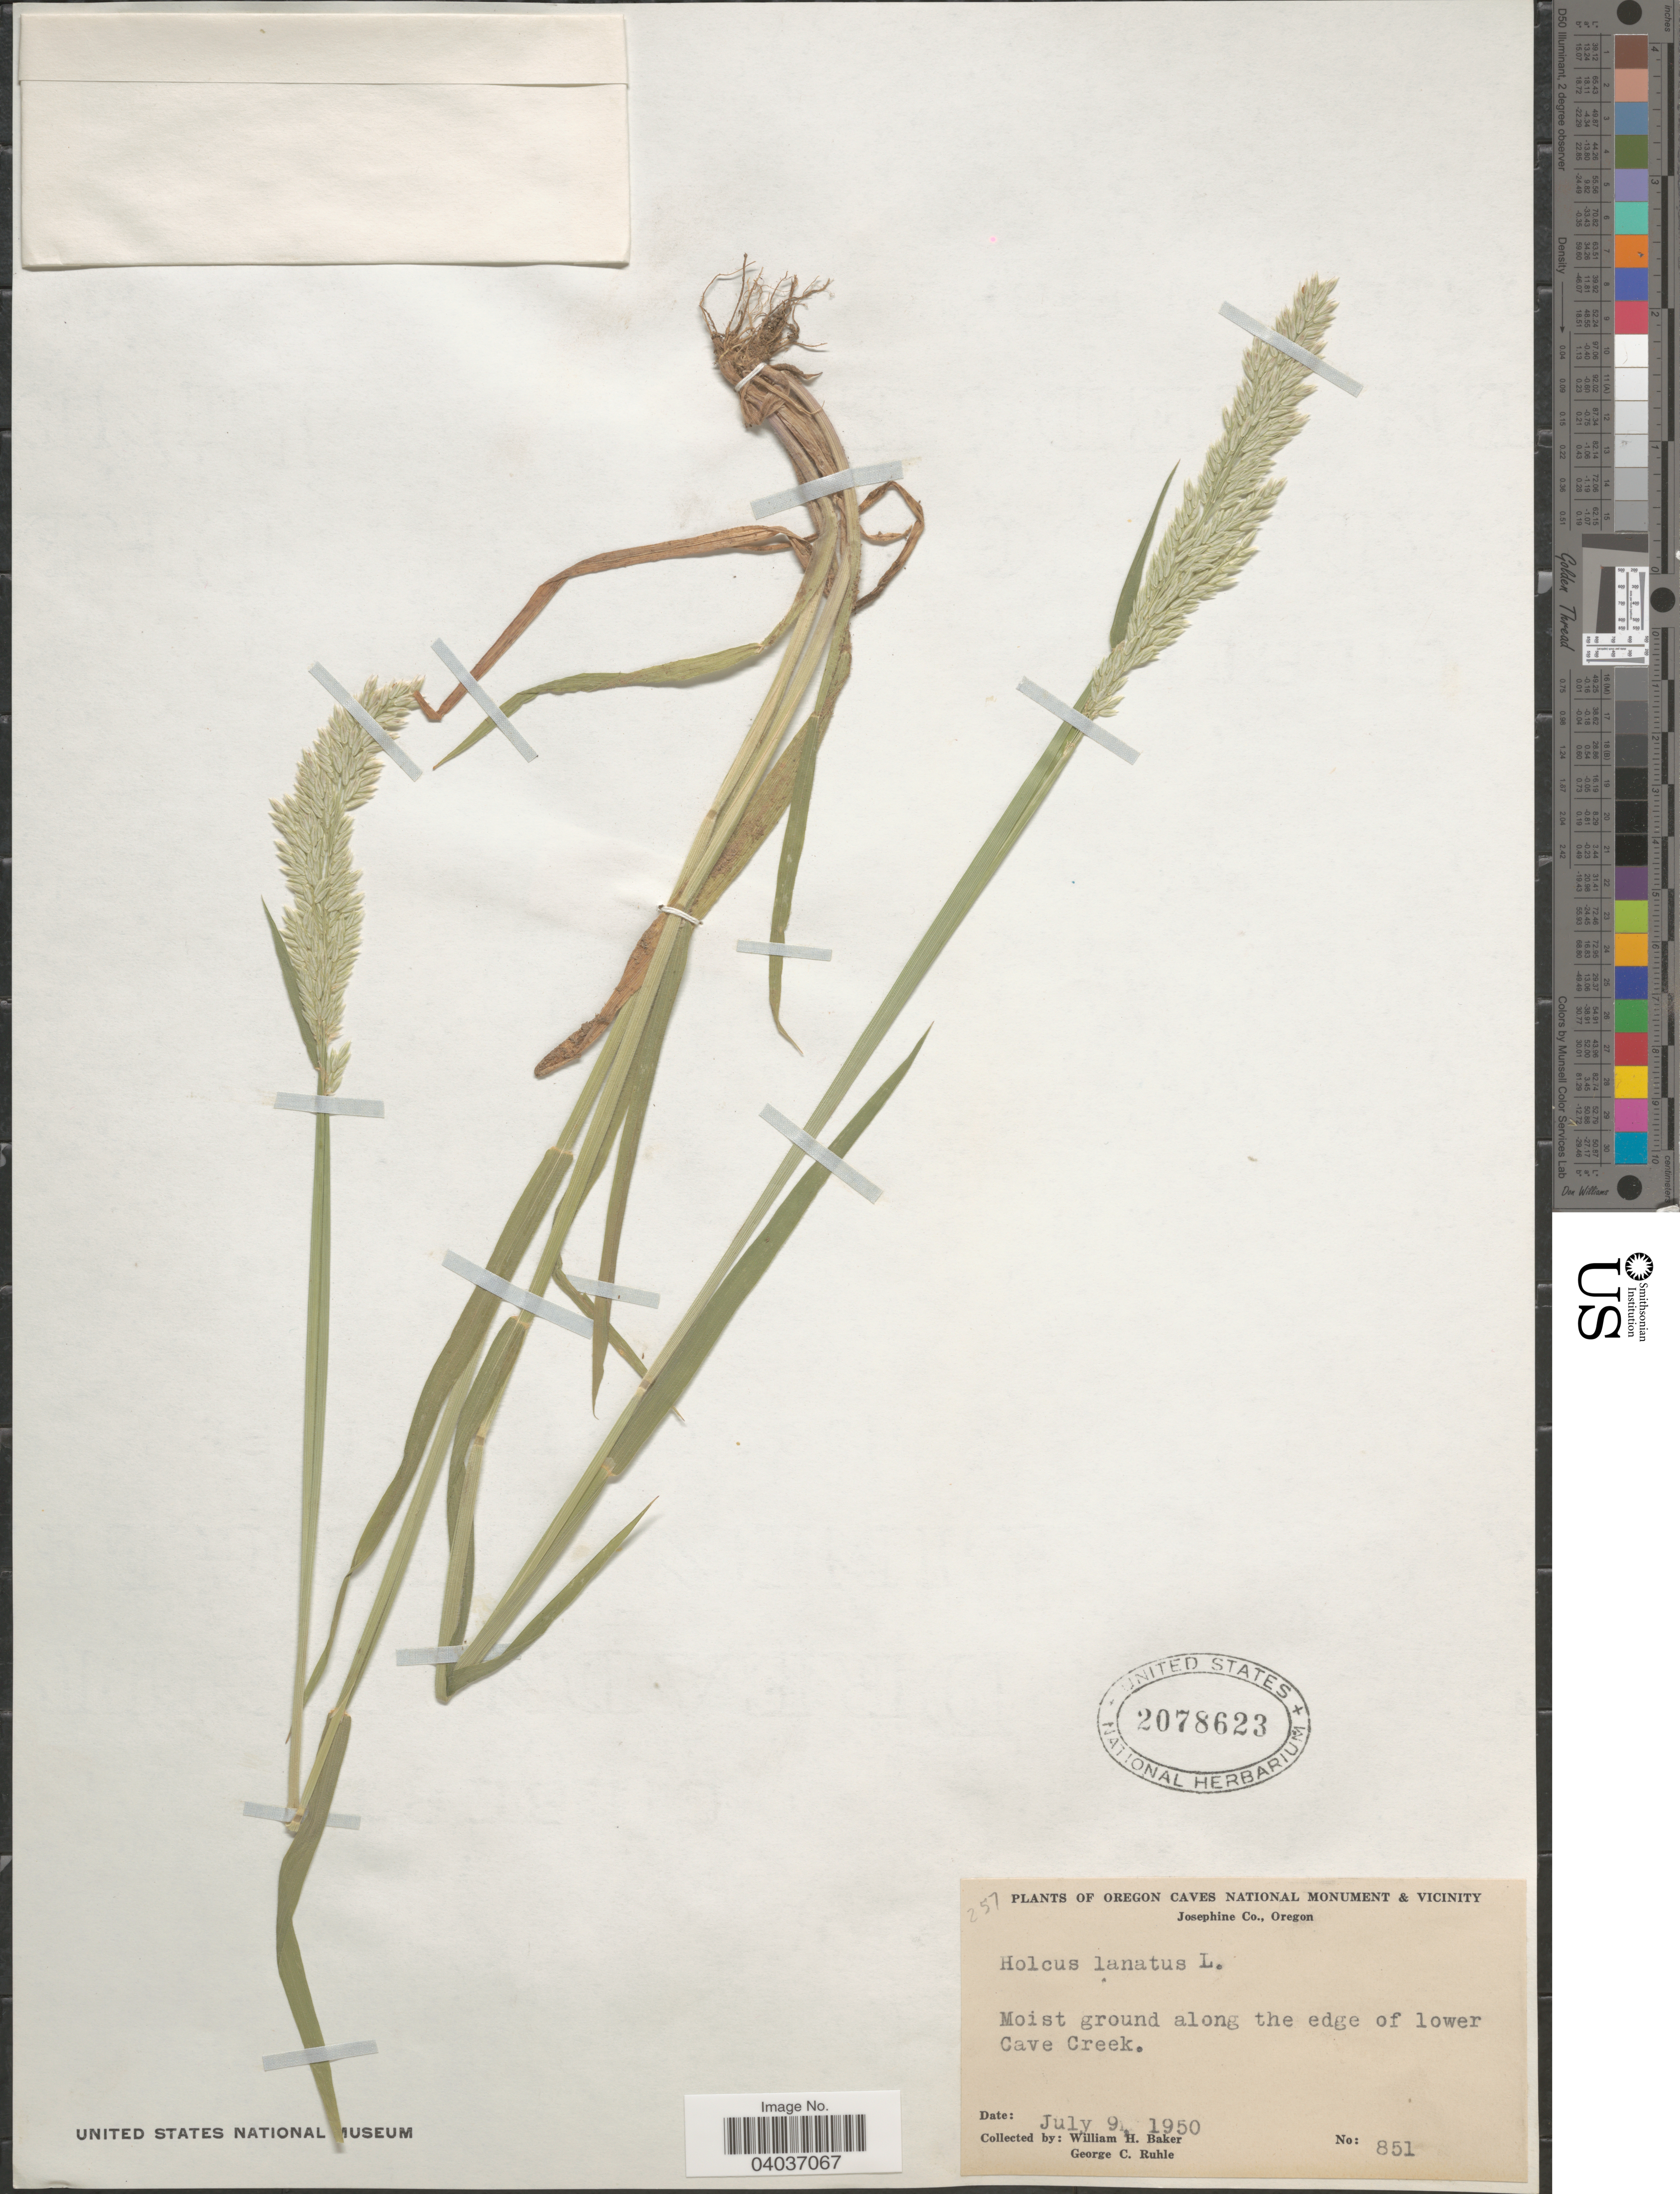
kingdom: Plantae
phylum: Tracheophyta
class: Liliopsida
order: Poales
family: Poaceae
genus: Holcus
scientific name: Holcus lanatus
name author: L.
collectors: W. H. Baker & G. Ruhle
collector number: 851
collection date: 1950-07-09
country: United States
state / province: Oregon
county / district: Josephine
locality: Oregon Caves National Monument & Vicinity. Josephine Co. Along the edge of lower Cave Creek.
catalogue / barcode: US 2078623